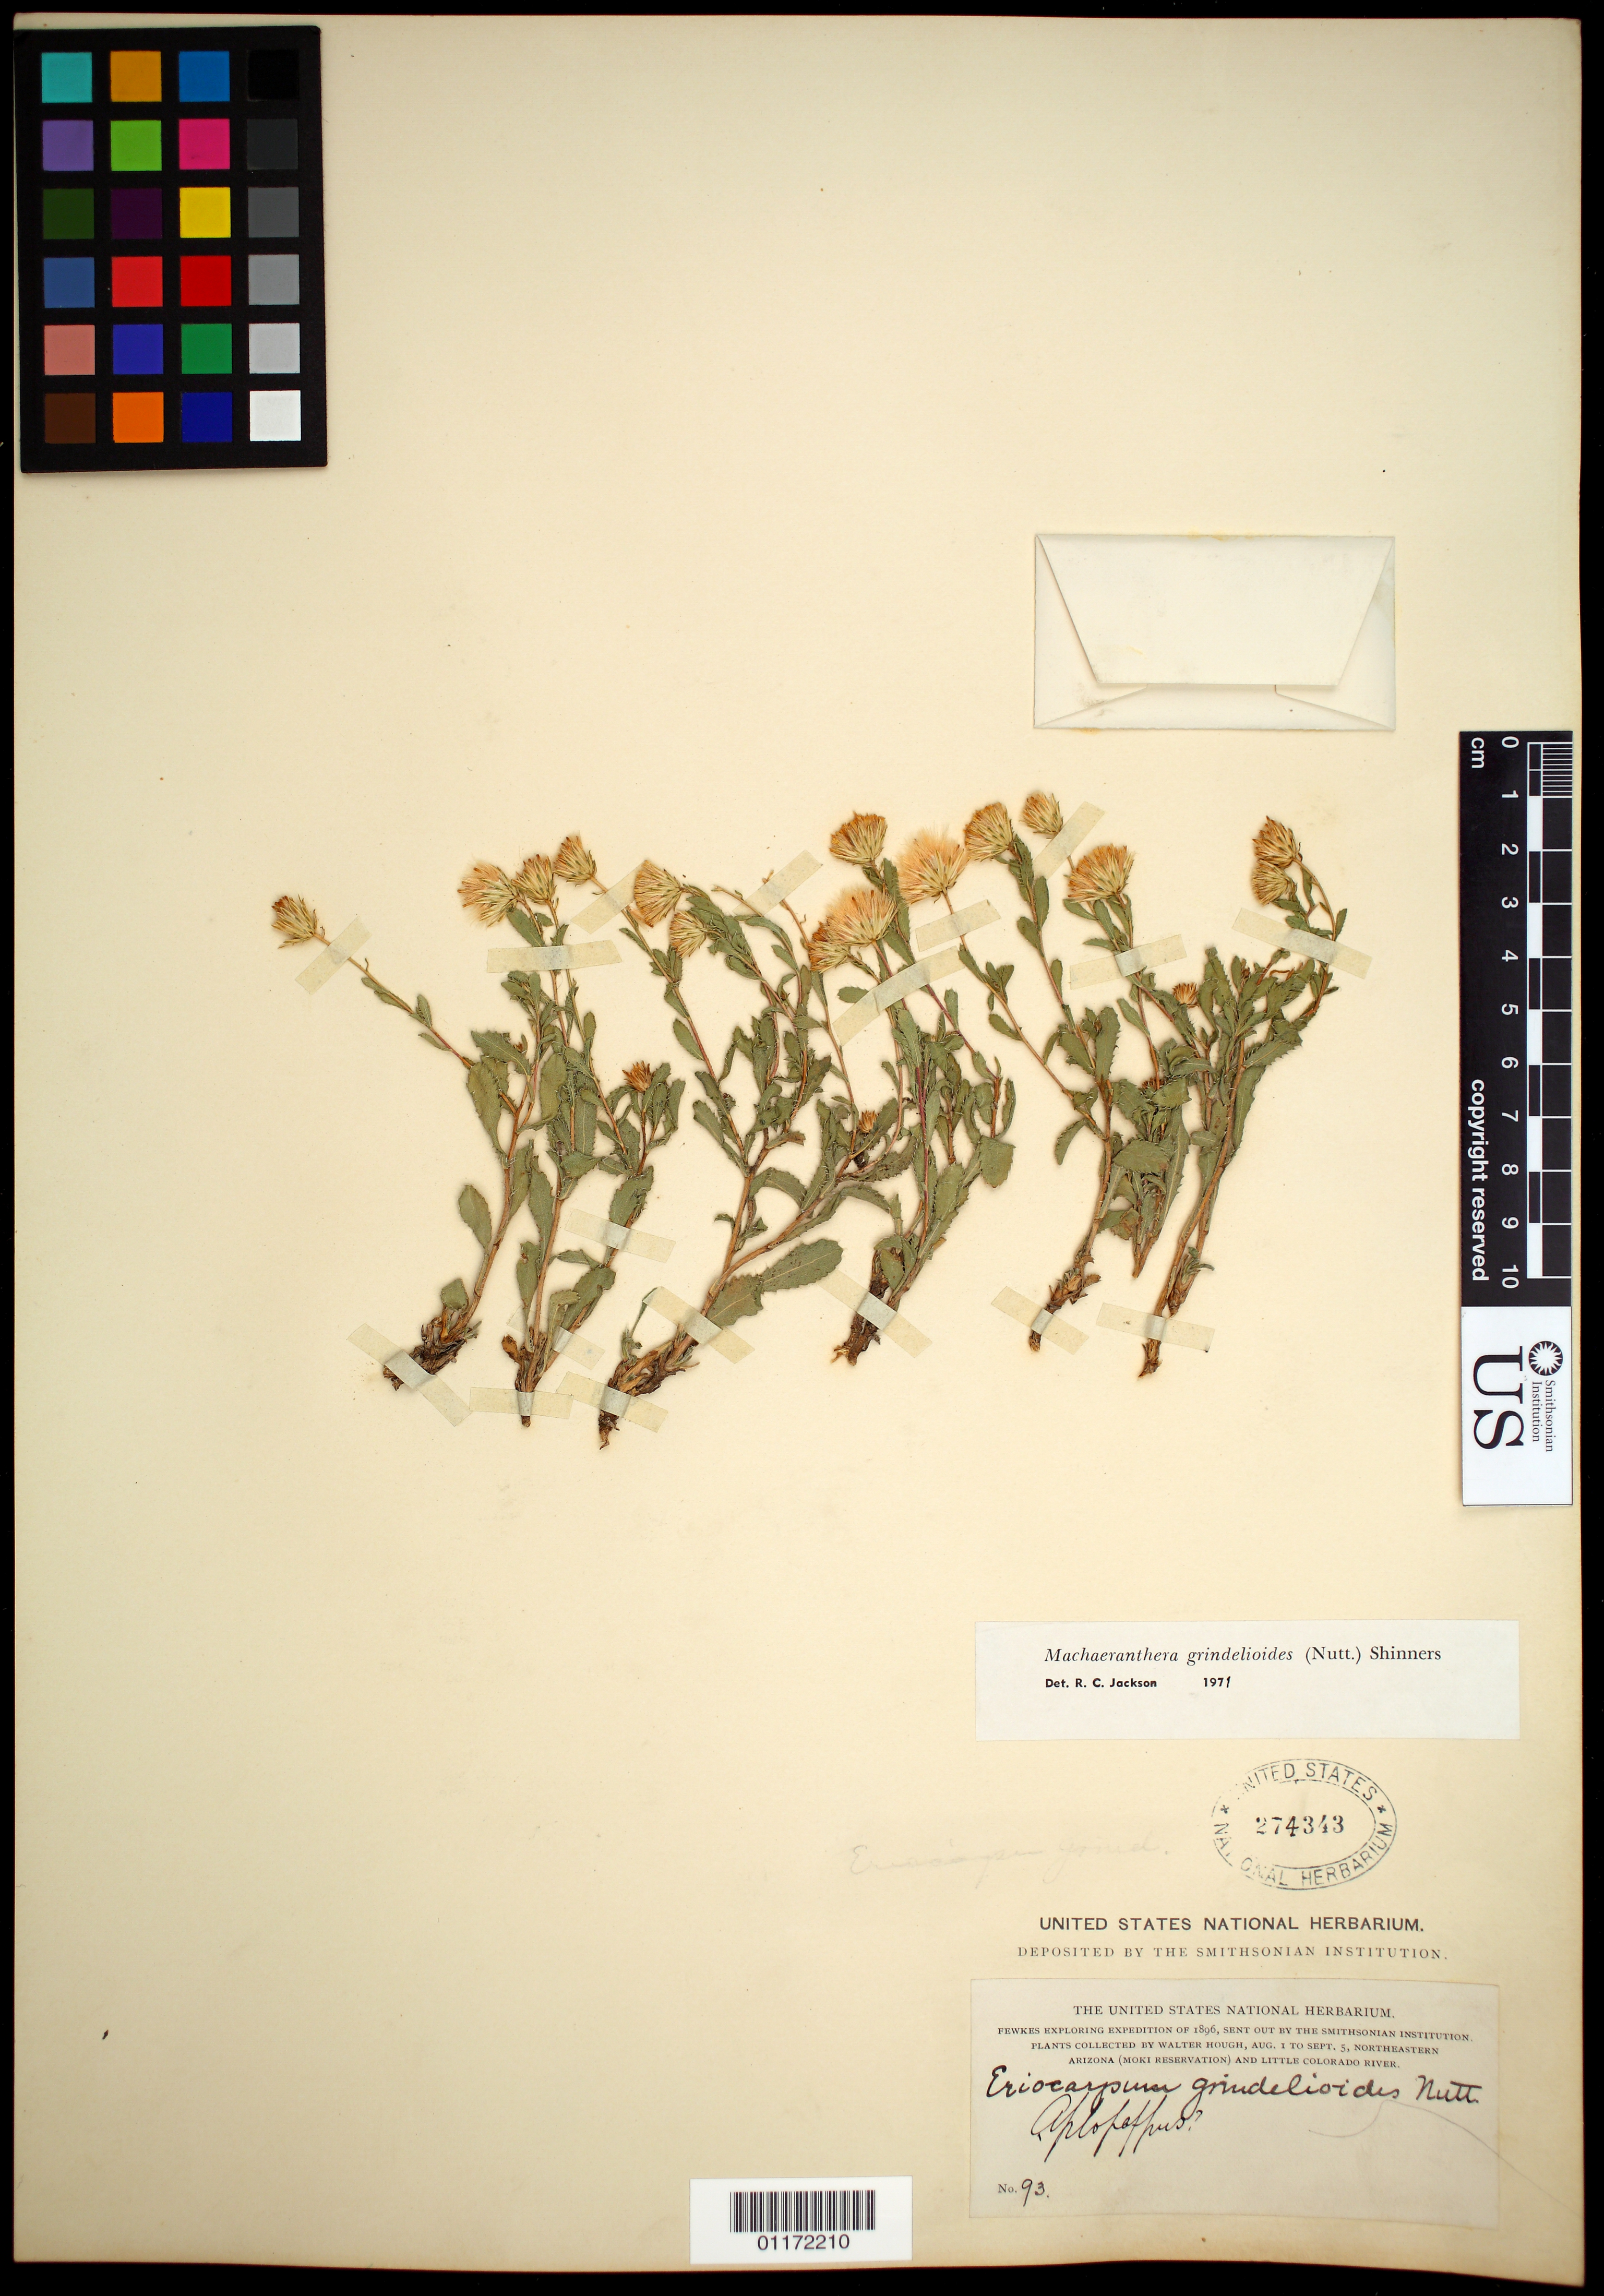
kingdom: Plantae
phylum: Tracheophyta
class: Magnoliopsida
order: Asterales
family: Asteraceae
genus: Machaeranthera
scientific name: Machaeranthera grindelioides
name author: (Nutt.) Shinners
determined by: Jackson, R. C.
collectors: W. Hough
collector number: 93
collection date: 1896-08-01/1896-09-05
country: United States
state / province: Arizona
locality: Northeastern Arizona (Moki Reservation) and Little Colorado River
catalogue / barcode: US 274343